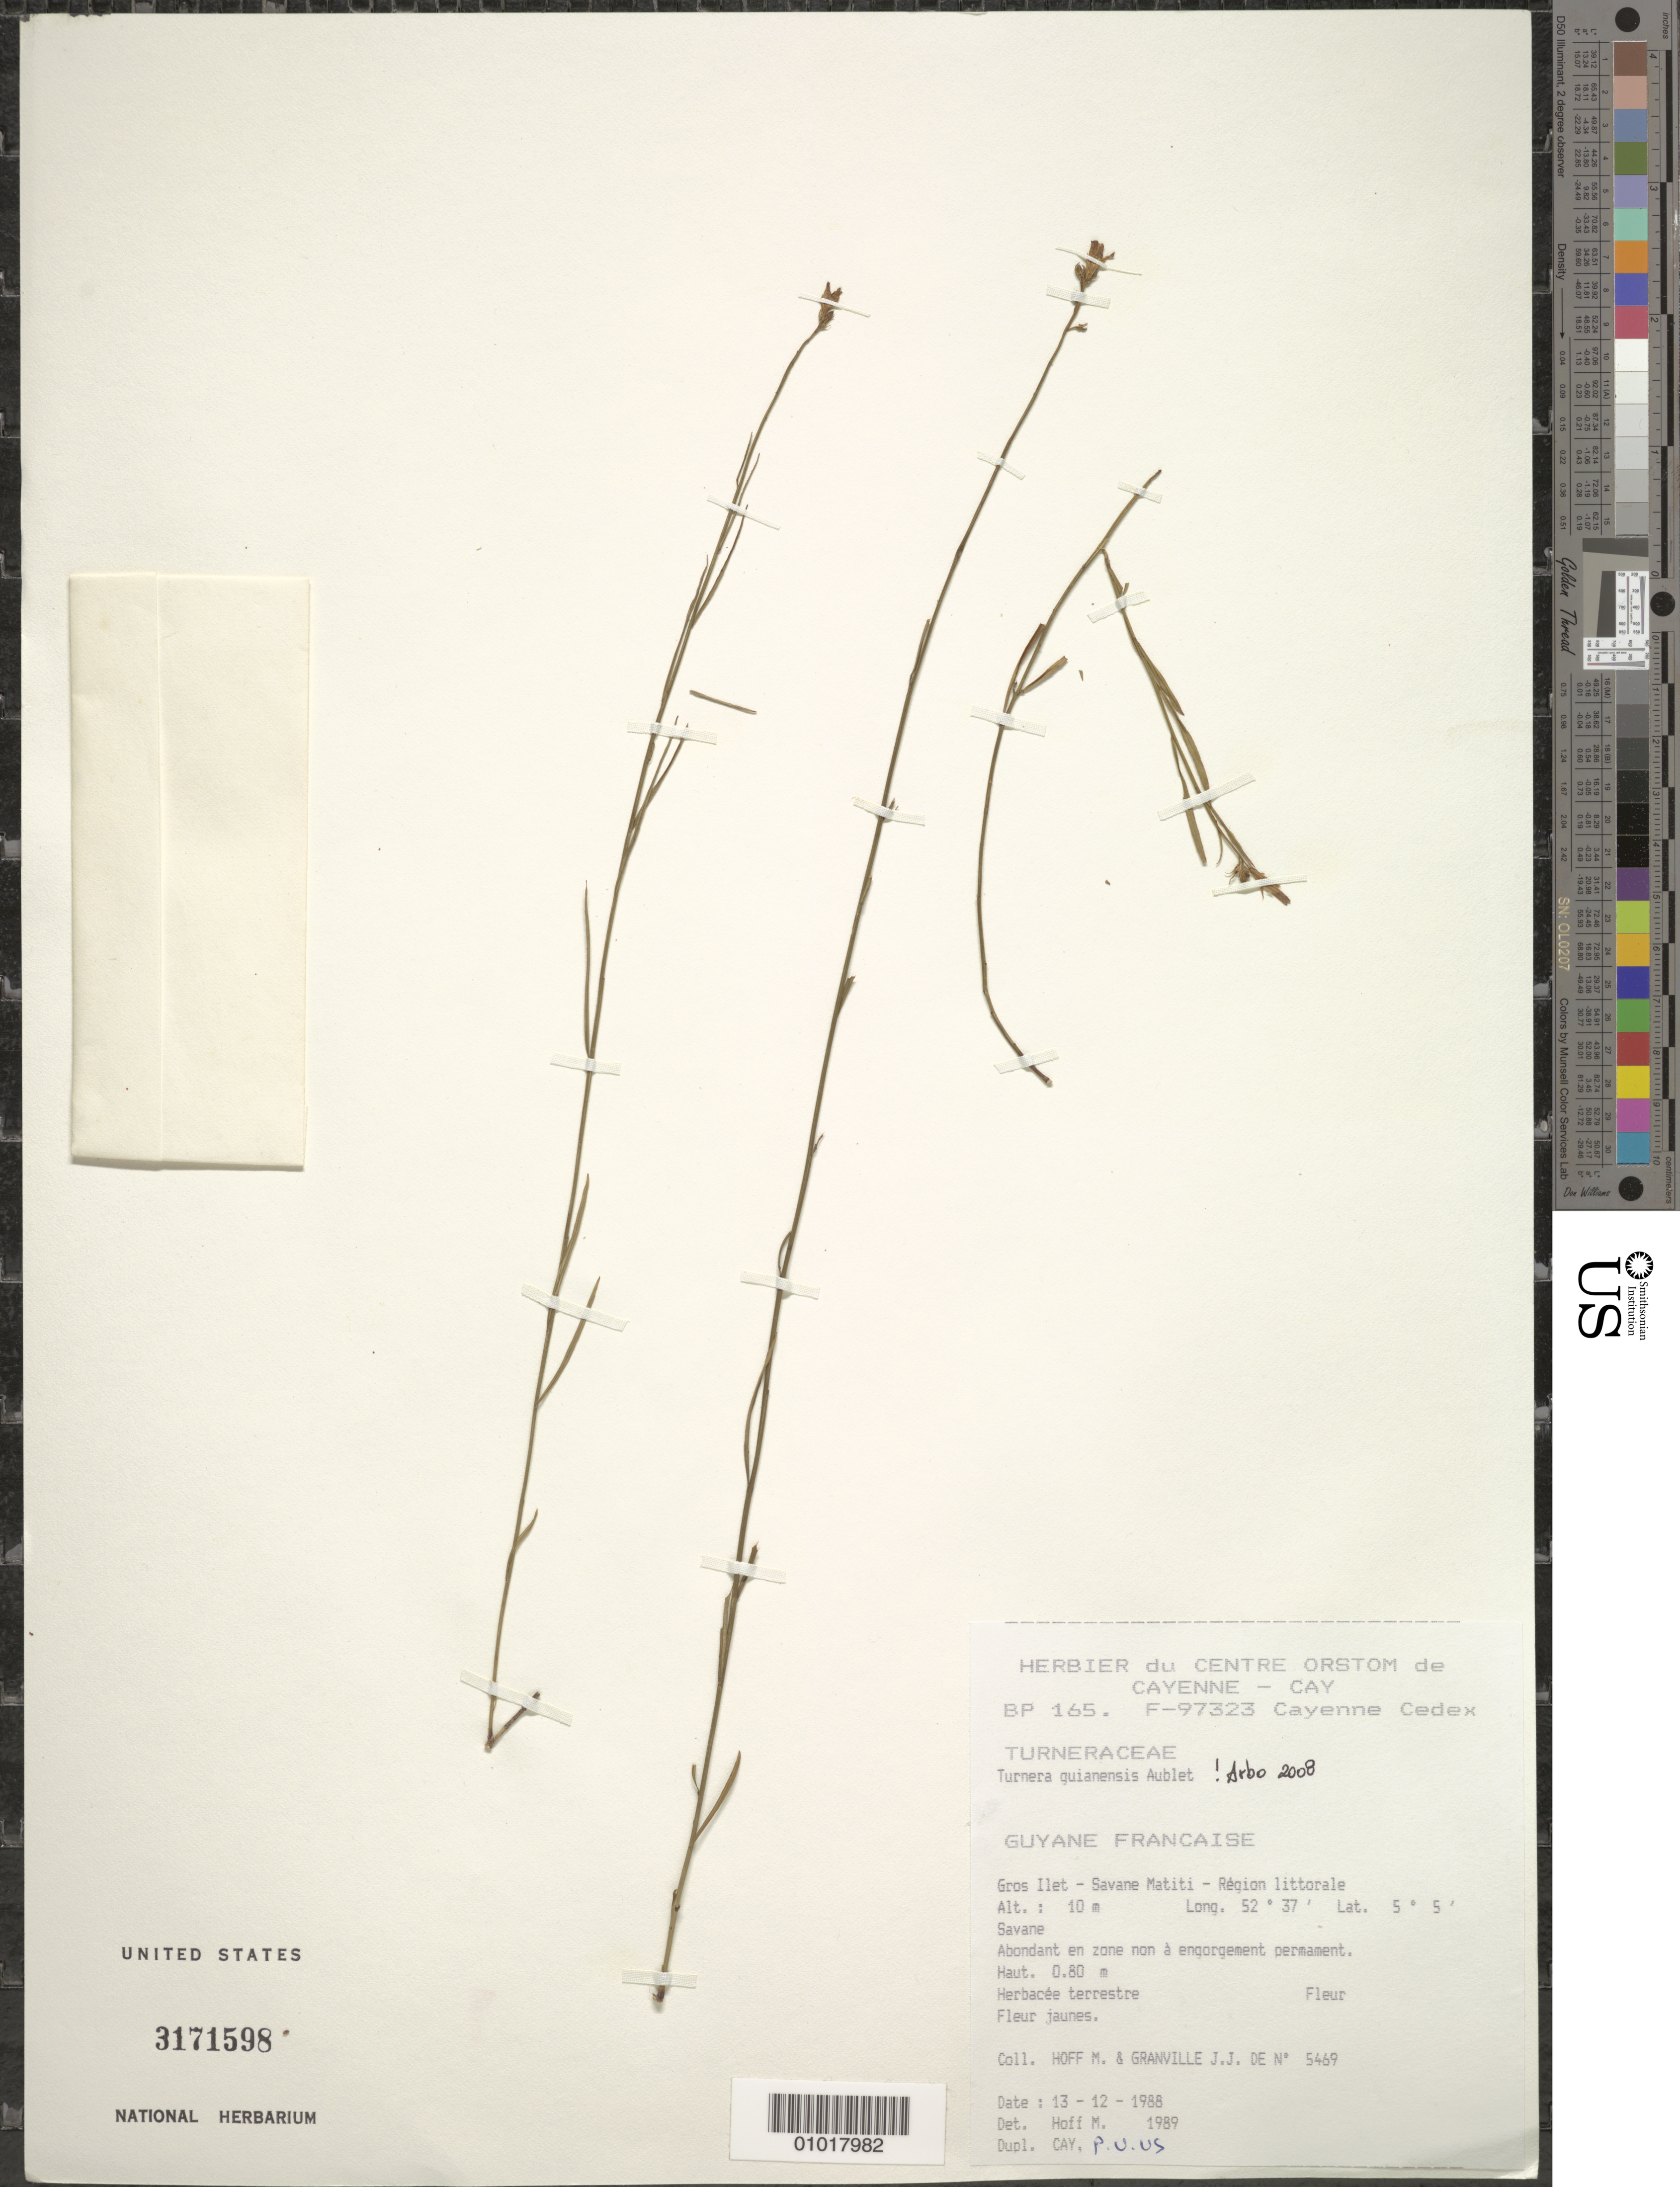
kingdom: Plantae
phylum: Tracheophyta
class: Magnoliopsida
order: Malpighiales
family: Turneraceae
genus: Turnera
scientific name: Turnera guianensis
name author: Aubl.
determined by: Arbo, M. M.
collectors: M. Hoff & J.-J. de Granville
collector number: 5469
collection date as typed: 13-Dec-88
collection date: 1988-12-13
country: French Guiana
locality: Gros Ilet, Savane Matiti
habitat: Region littorale, savane, abondant en zone non a engorgement permanent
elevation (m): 10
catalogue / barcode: US 3171598